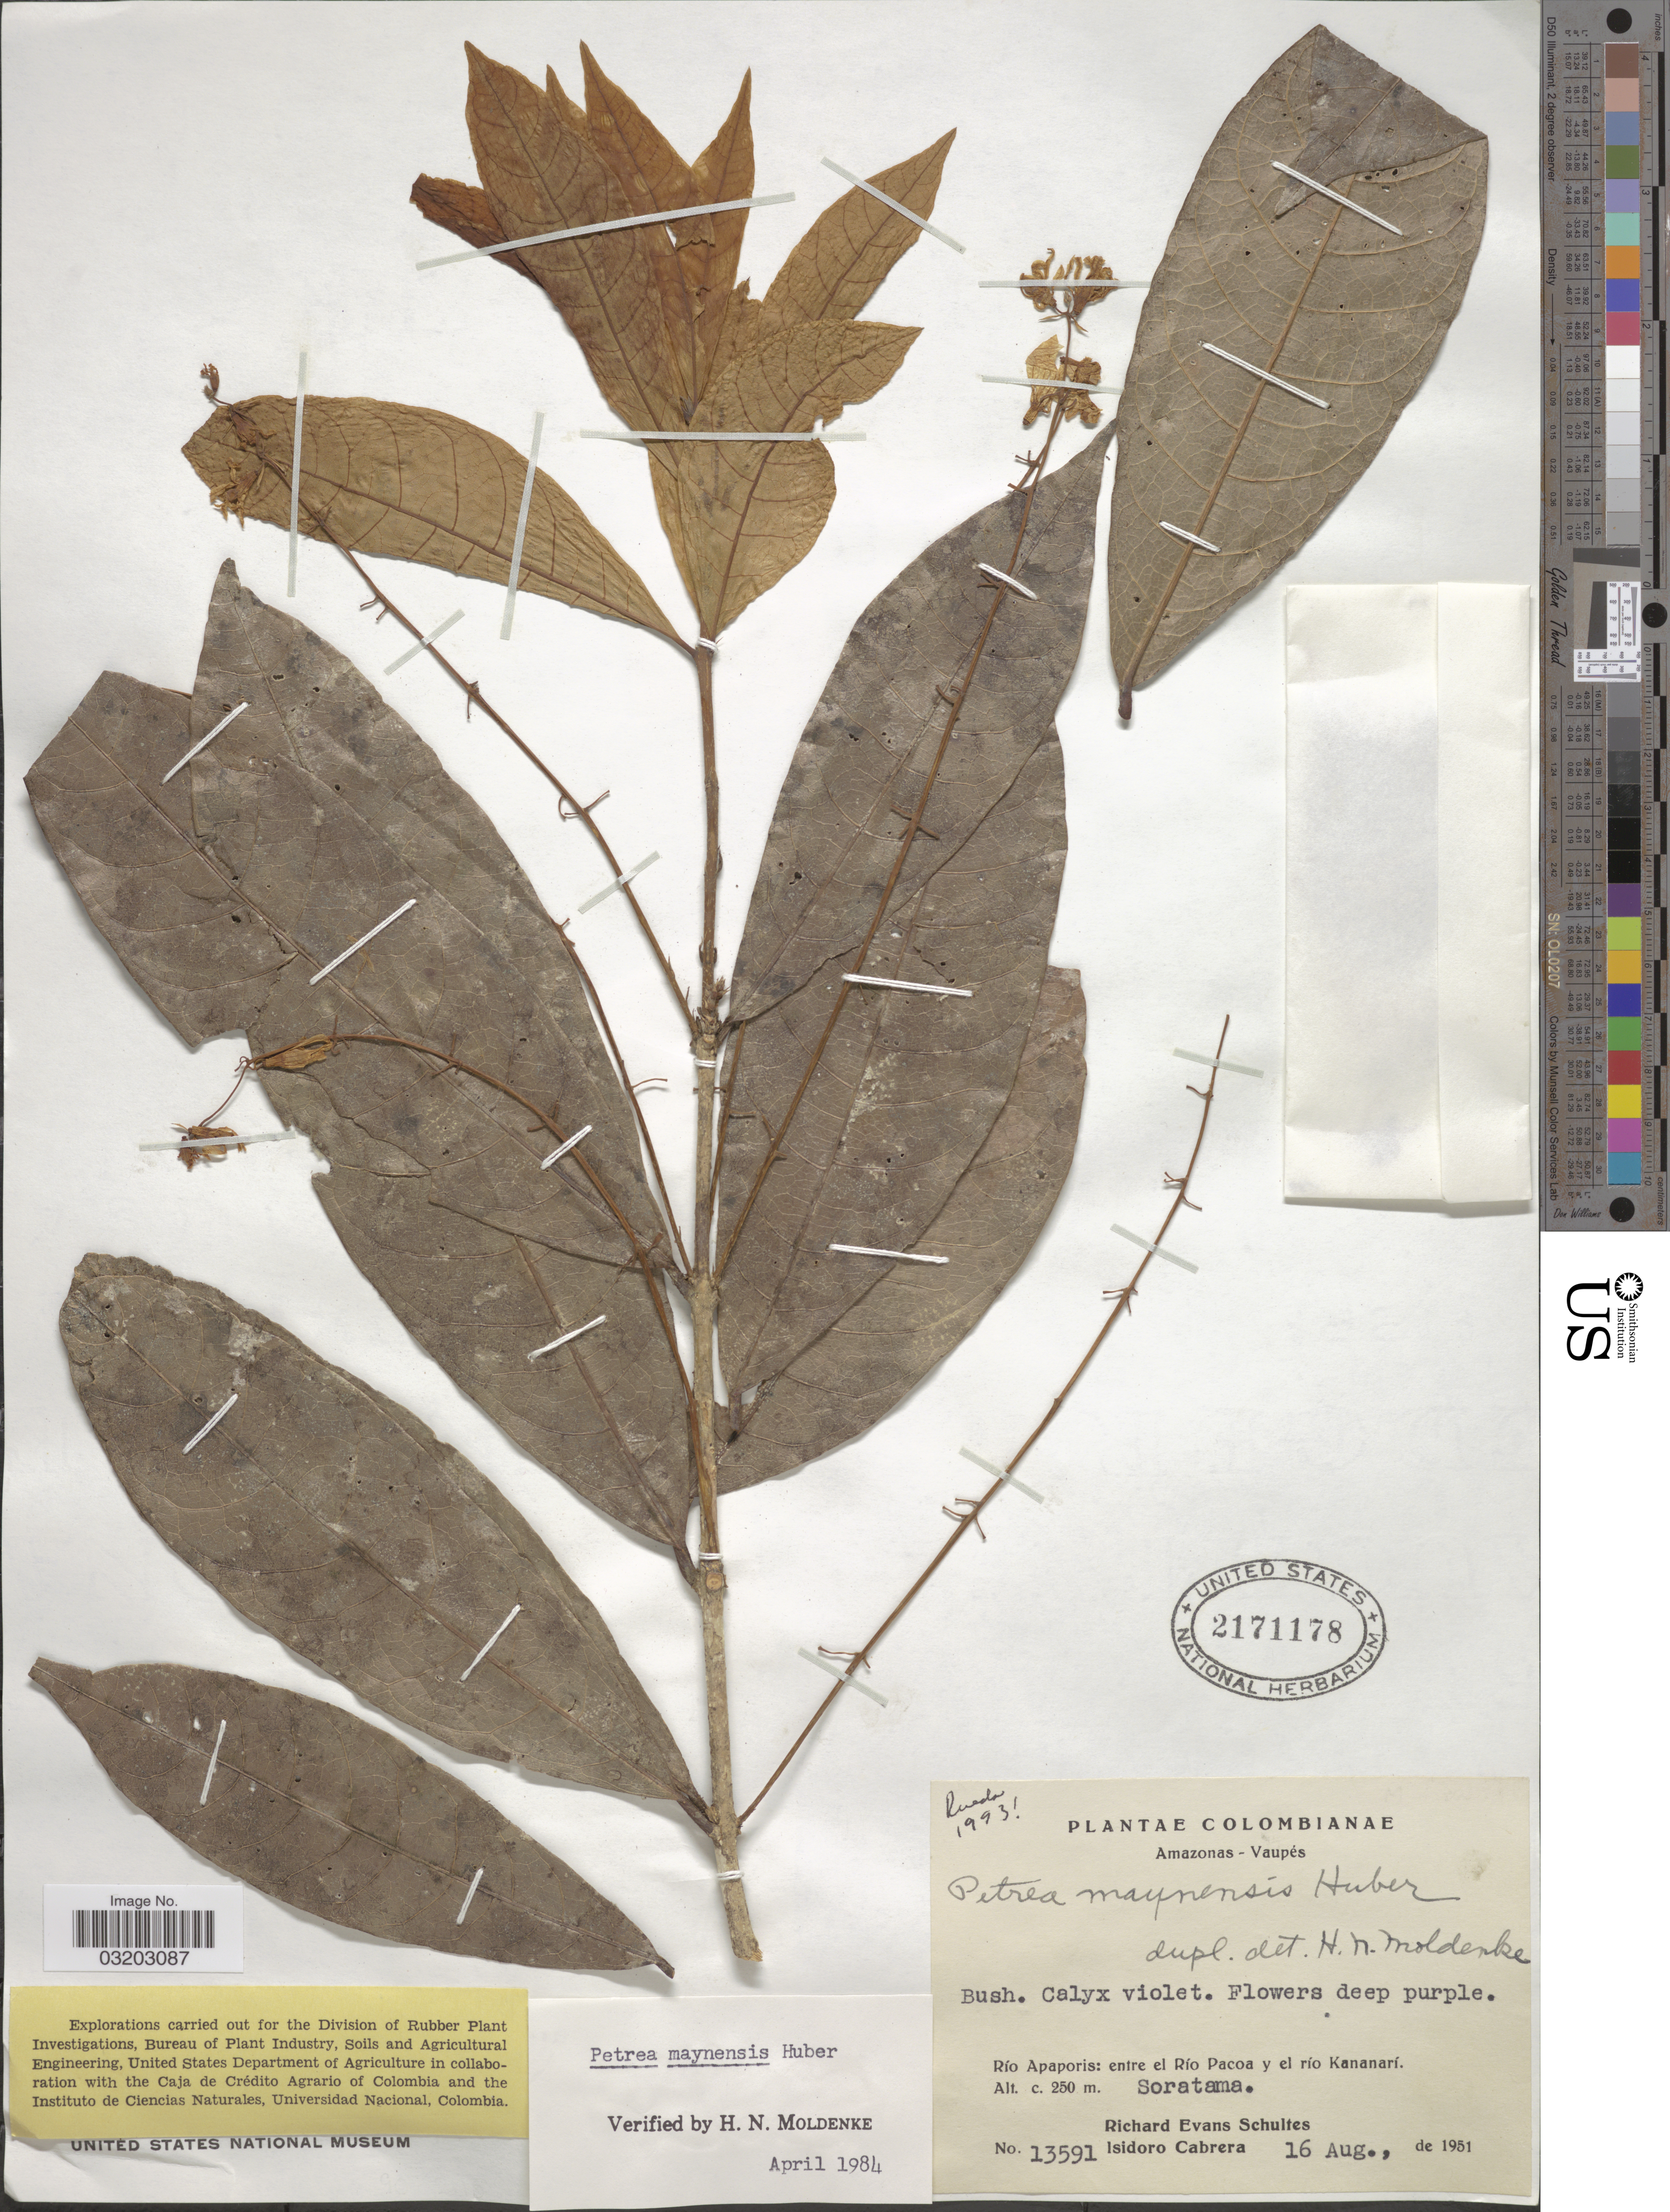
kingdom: Plantae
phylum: Tracheophyta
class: Magnoliopsida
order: Lamiales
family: Verbenaceae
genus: Petrea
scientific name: Petrea maynensis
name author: Huber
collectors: R. E. Schultes & I. Cabrera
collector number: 13591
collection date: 1951-08-16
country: Colombia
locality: Amazonas-Vaupés. Río Apaporis: entre el Río Pacoa y el río Kananarí. Soratama.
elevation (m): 250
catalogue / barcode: US 2171178